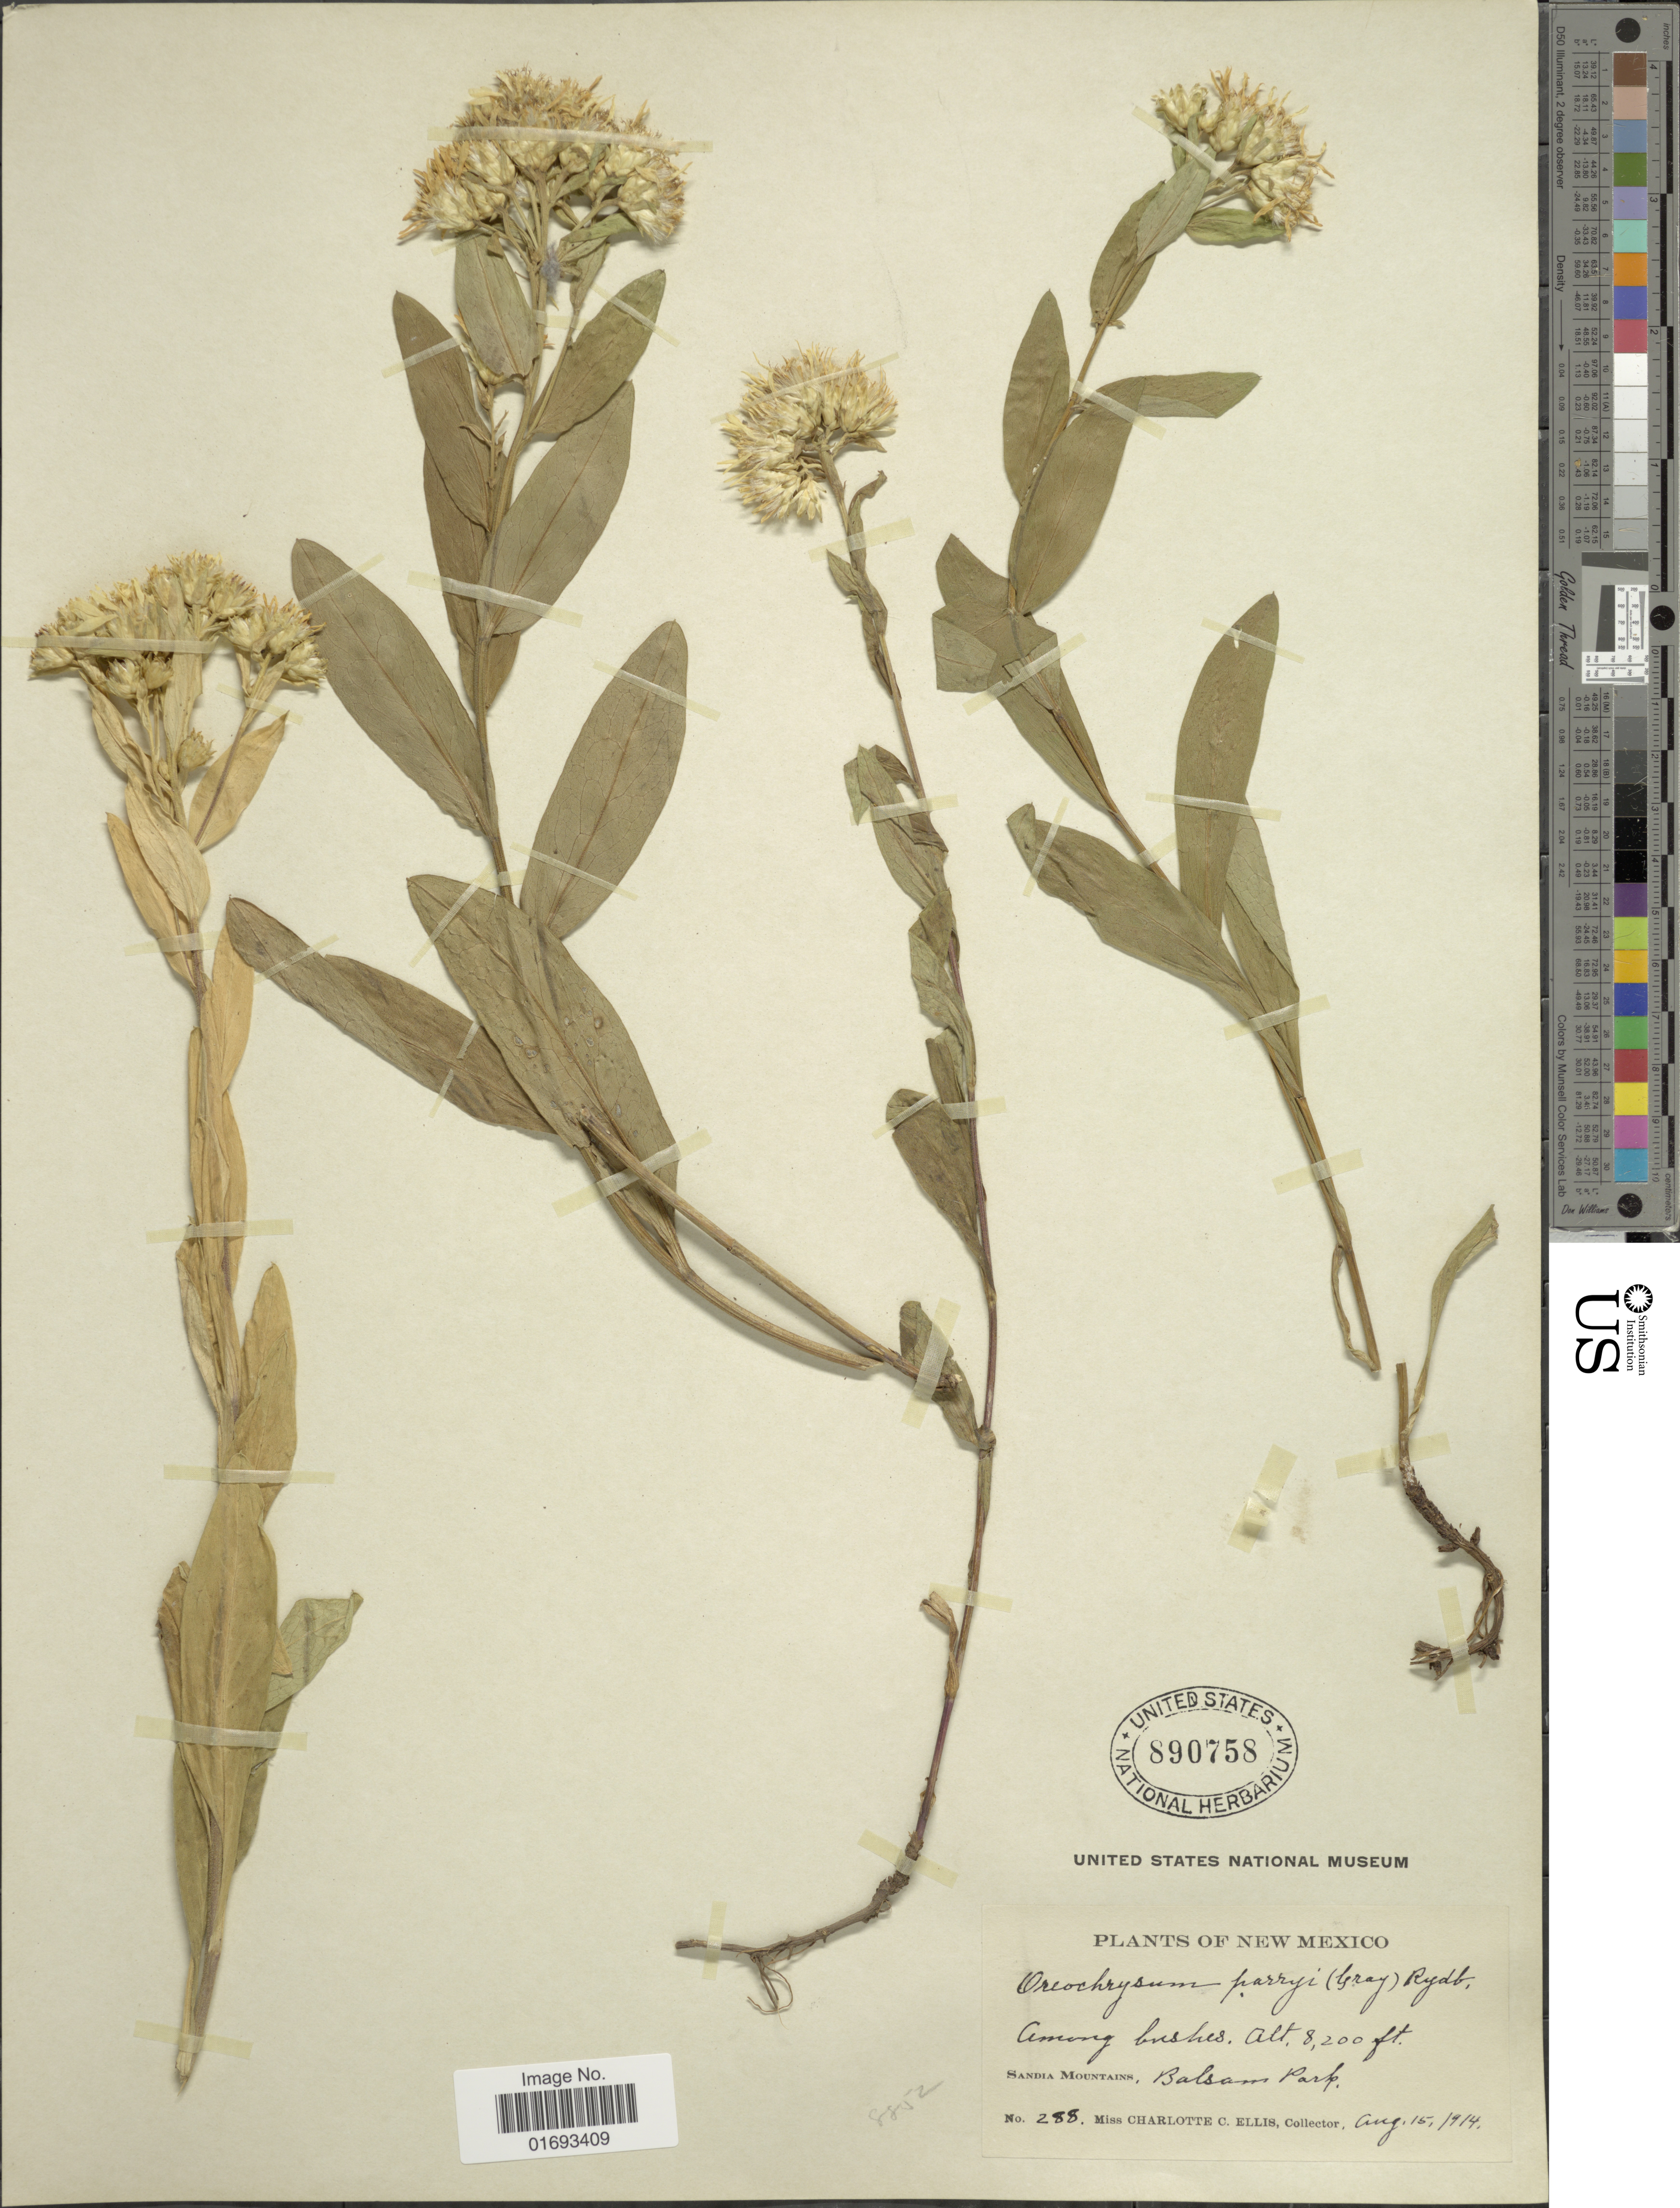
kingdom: Plantae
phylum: Tracheophyta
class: Magnoliopsida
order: Asterales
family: Asteraceae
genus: Oreochrysum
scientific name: Oreochrysum parryi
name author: (A. Gray) Rydb.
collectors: C. C. Ellis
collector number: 288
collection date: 1914-08-15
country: United States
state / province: New Mexico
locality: Among bushes, Sandia Mountains, Balsam Park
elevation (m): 2499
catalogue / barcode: US 890758